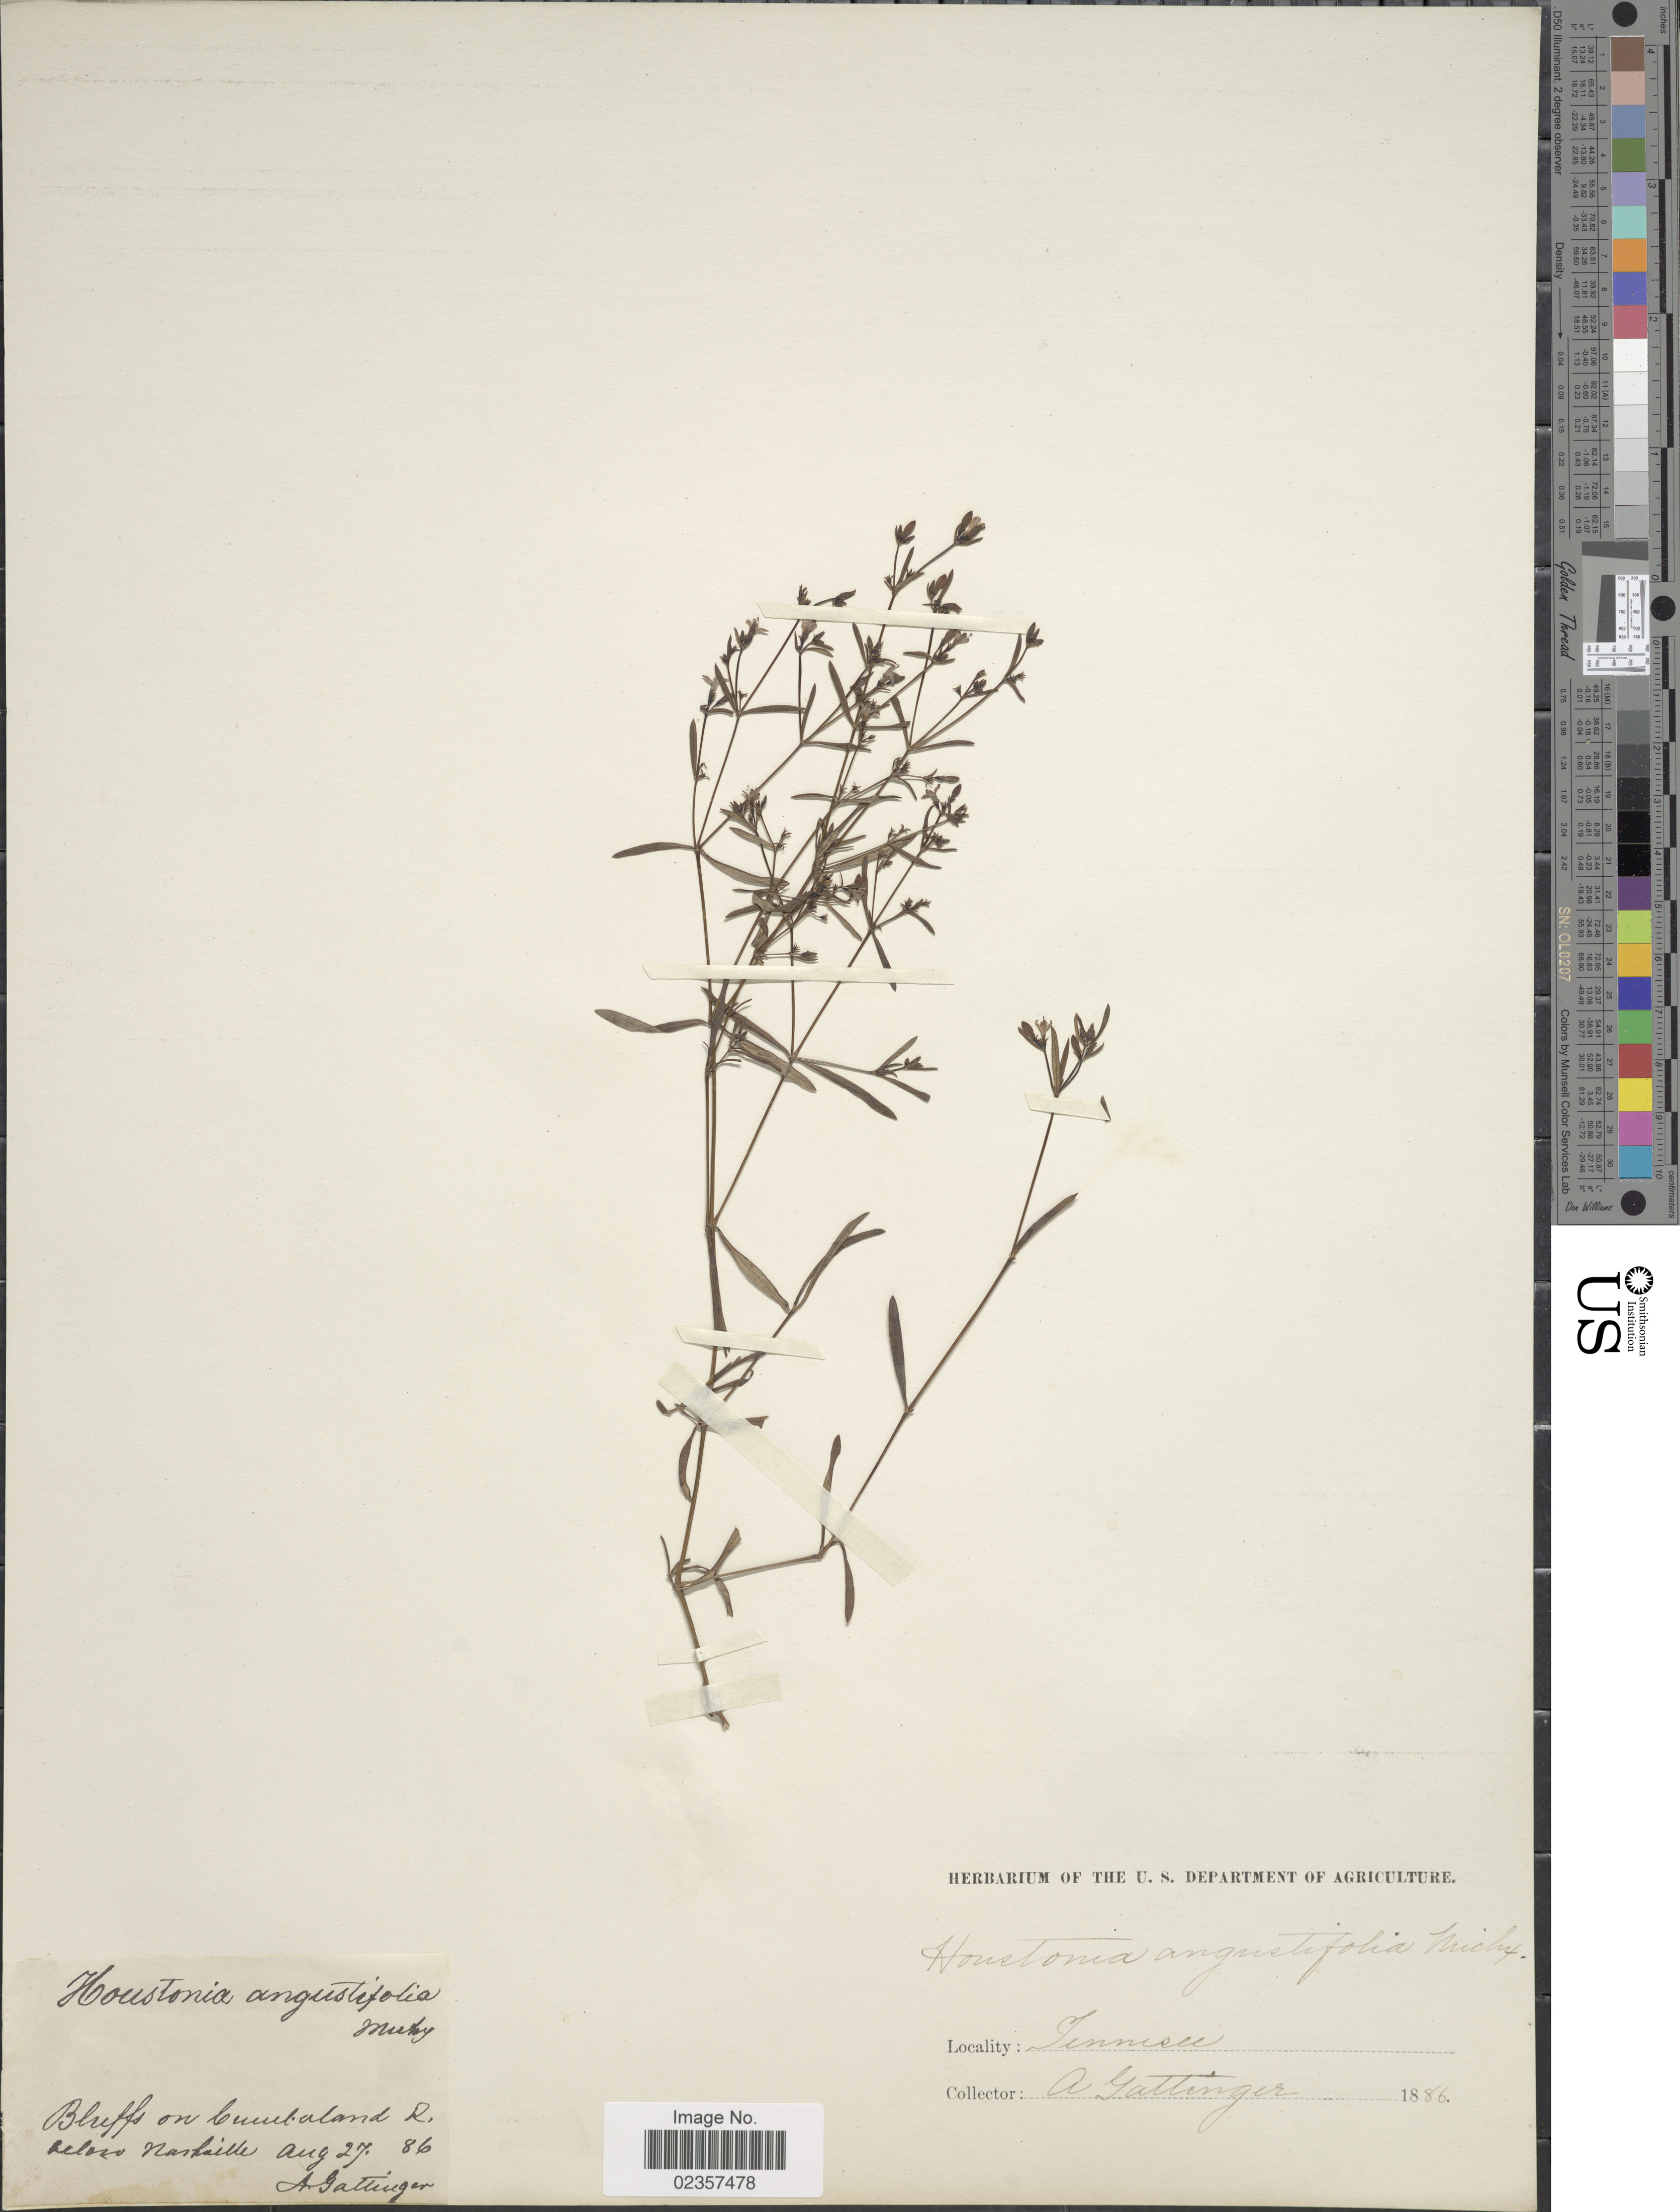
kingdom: Plantae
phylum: Tracheophyta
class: Magnoliopsida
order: Gentianales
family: Rubiaceae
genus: Houstonia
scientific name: Houstonia nigricans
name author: (Lam.) Fernald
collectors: A. Gattinger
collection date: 1886-08-27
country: United States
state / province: Tennessee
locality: Cumbaland R. below Nashville